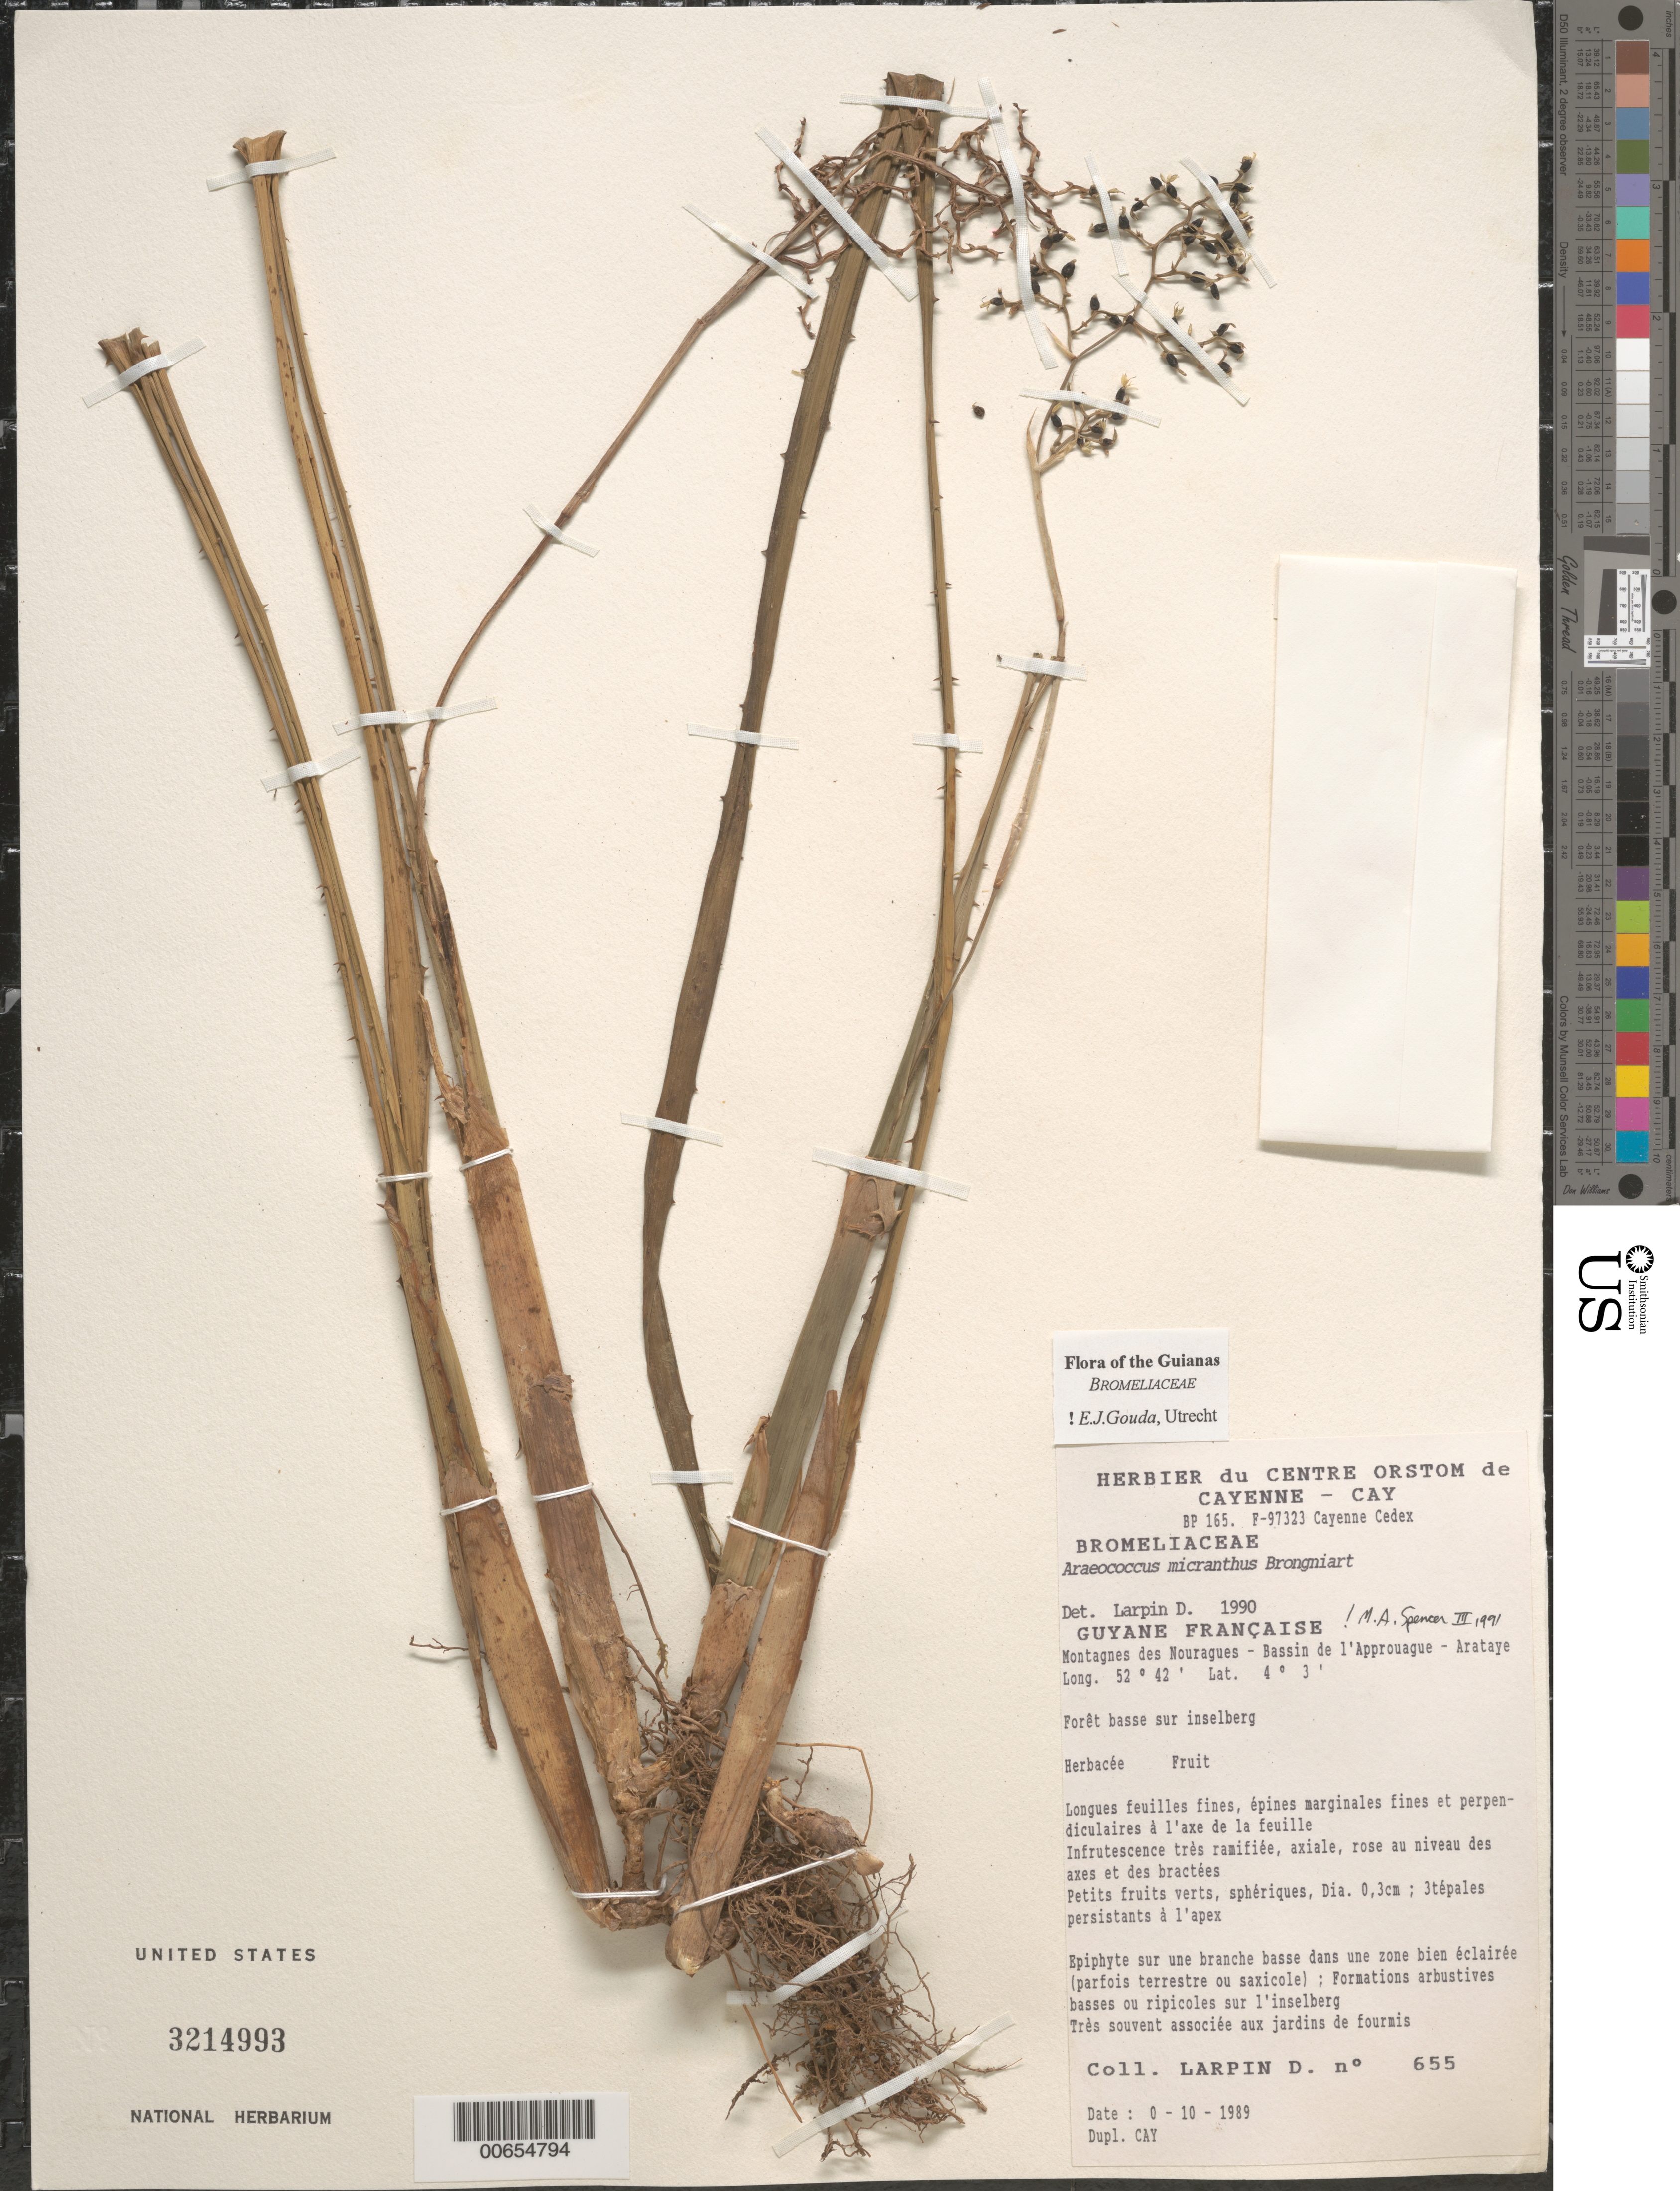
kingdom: Plantae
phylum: Tracheophyta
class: Liliopsida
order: Poales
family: Bromeliaceae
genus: Araeococcus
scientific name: Araeococcus micranthus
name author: Brongn.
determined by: Gouda, E. J.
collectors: D. Larpin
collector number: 655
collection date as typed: Oct-89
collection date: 1989-10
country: French Guiana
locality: Station des Nouragues, Bassin de l'Approuague, Arataye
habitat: Low altitude forest on inselberg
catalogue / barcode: US 3214993